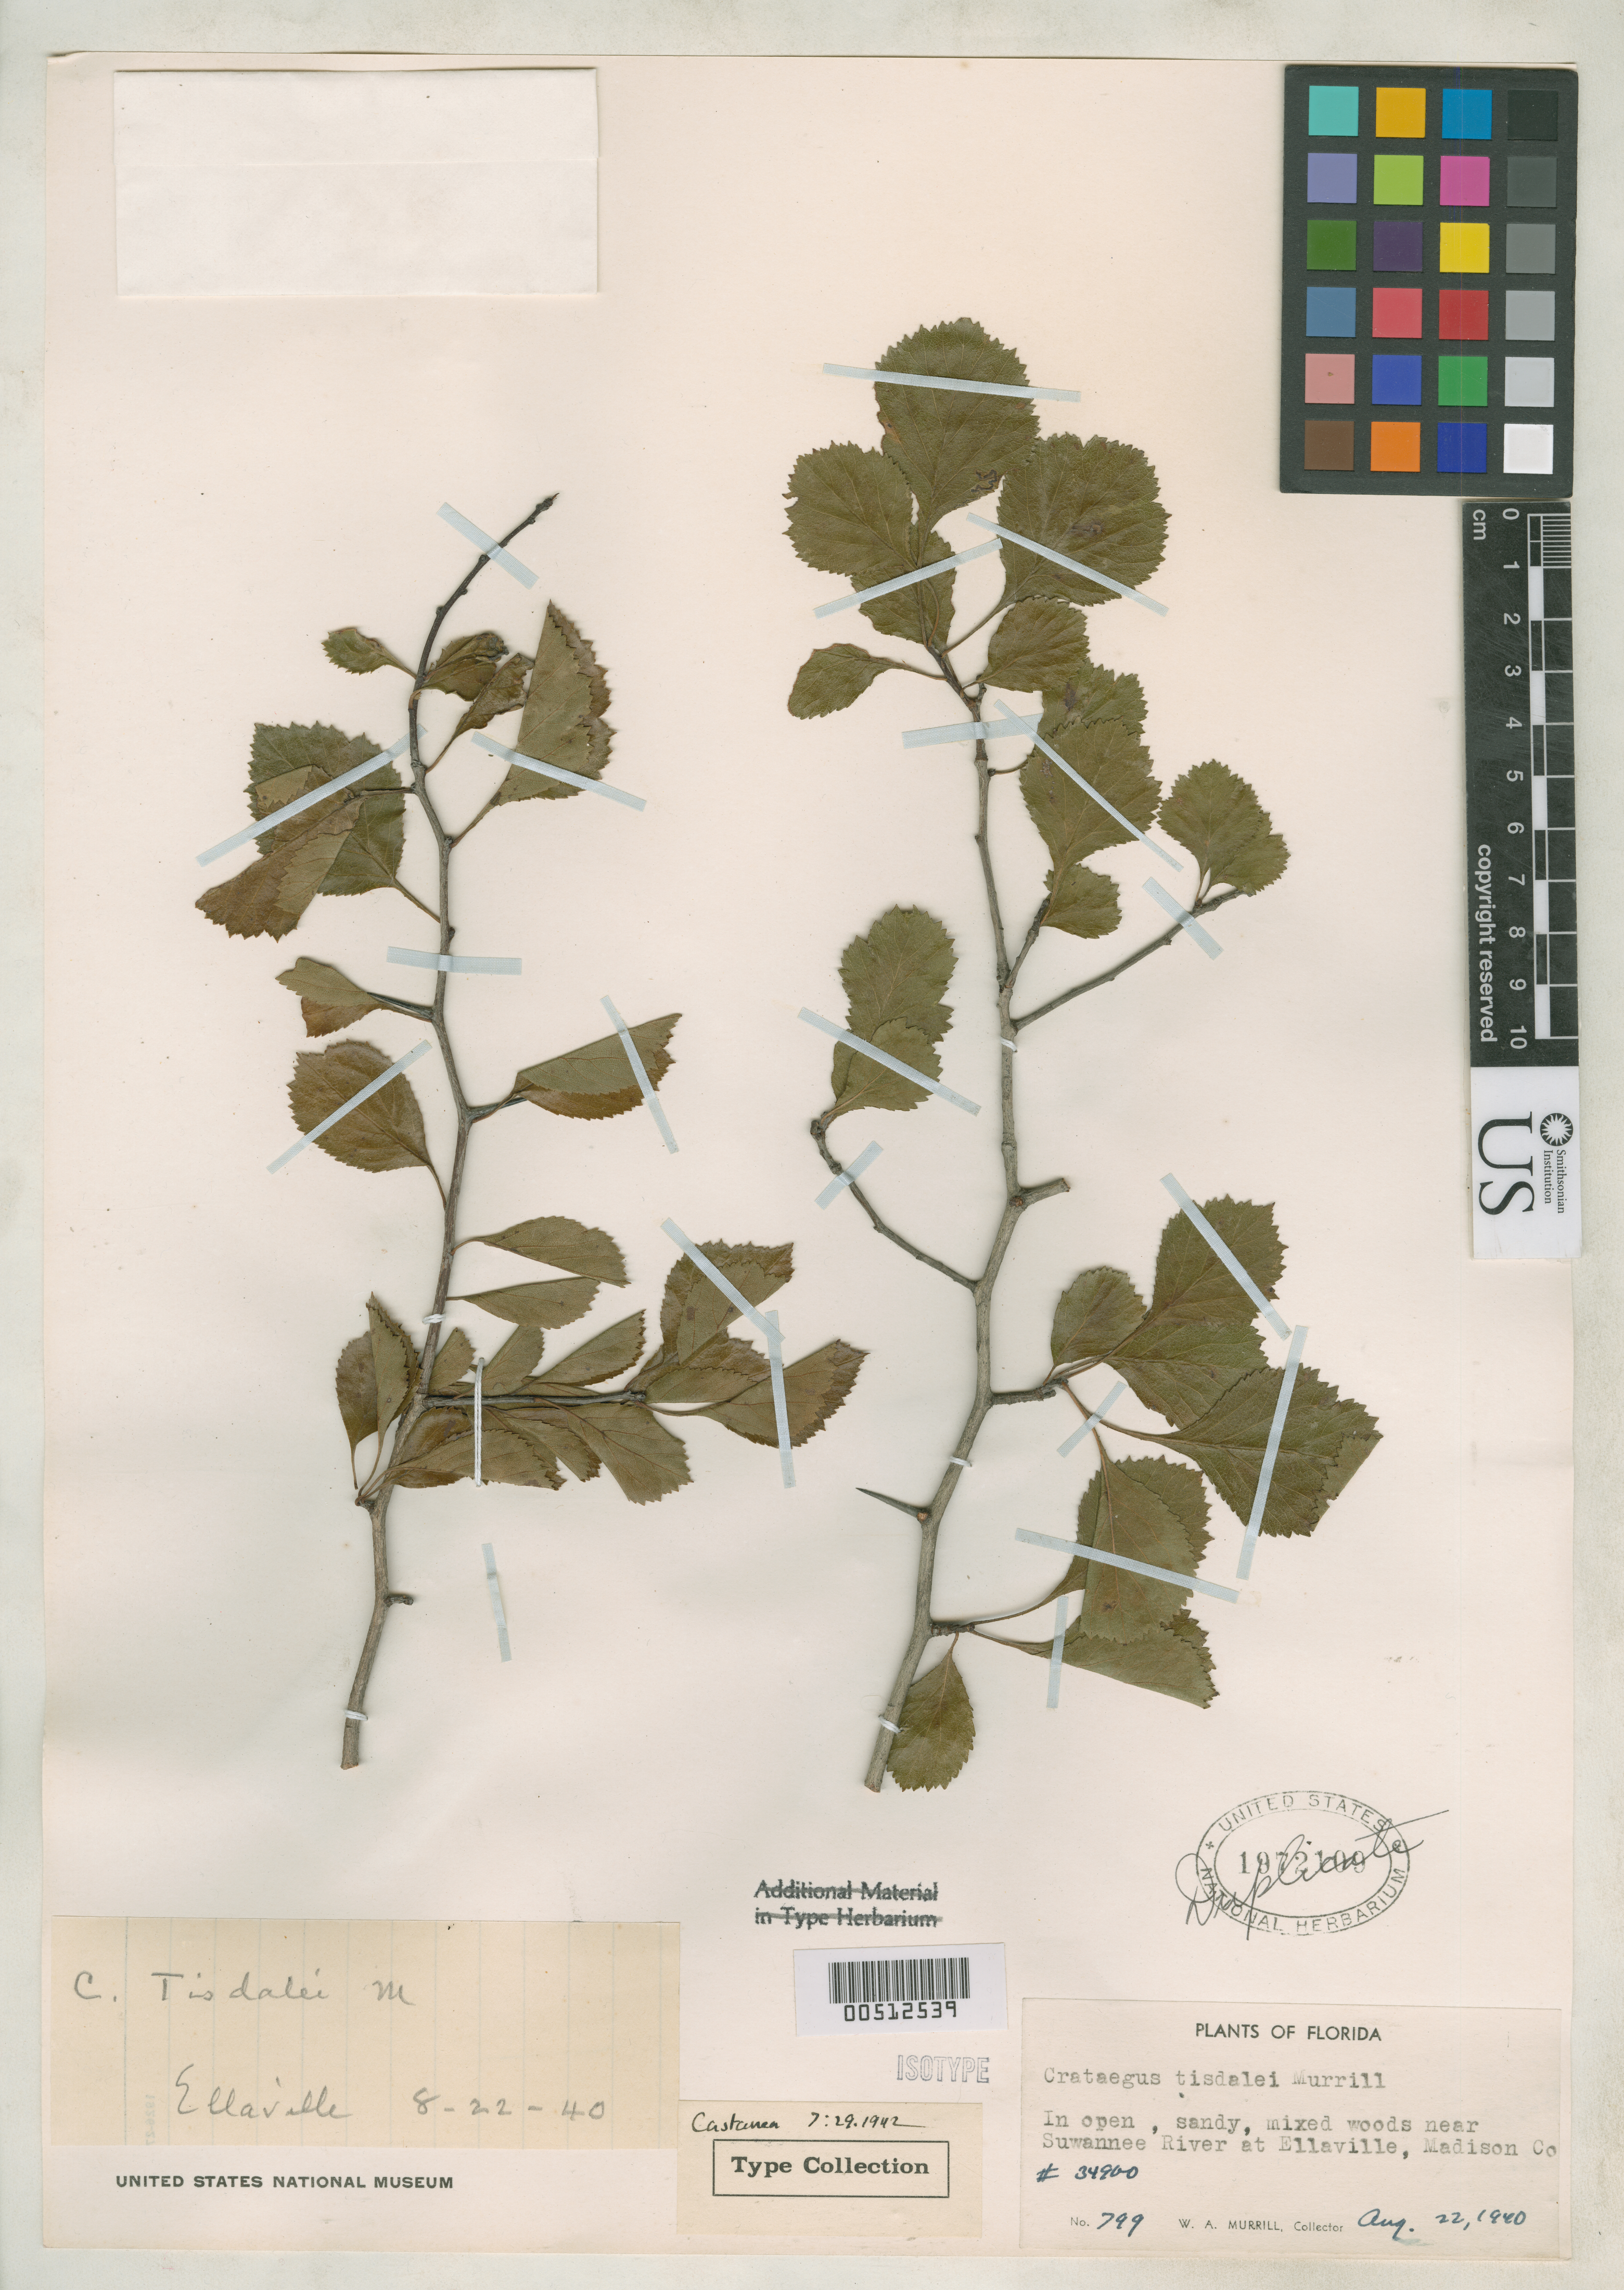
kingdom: Plantae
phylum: Tracheophyta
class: Magnoliopsida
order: Rosales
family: Rosaceae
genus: Crataegus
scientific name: Crataegus tisdalei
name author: Murrill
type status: Isotype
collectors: W. A. Murrill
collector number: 34900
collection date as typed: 22 Aug 1940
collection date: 1940-08-22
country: United States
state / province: Florida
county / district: Madison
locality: Near Suwannee River at Ellaville, Madison Co.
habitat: Open, sandy, mixed woods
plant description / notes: Duplicate specimen & protologue cite collection as Clayton & Murrill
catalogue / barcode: US 1972109